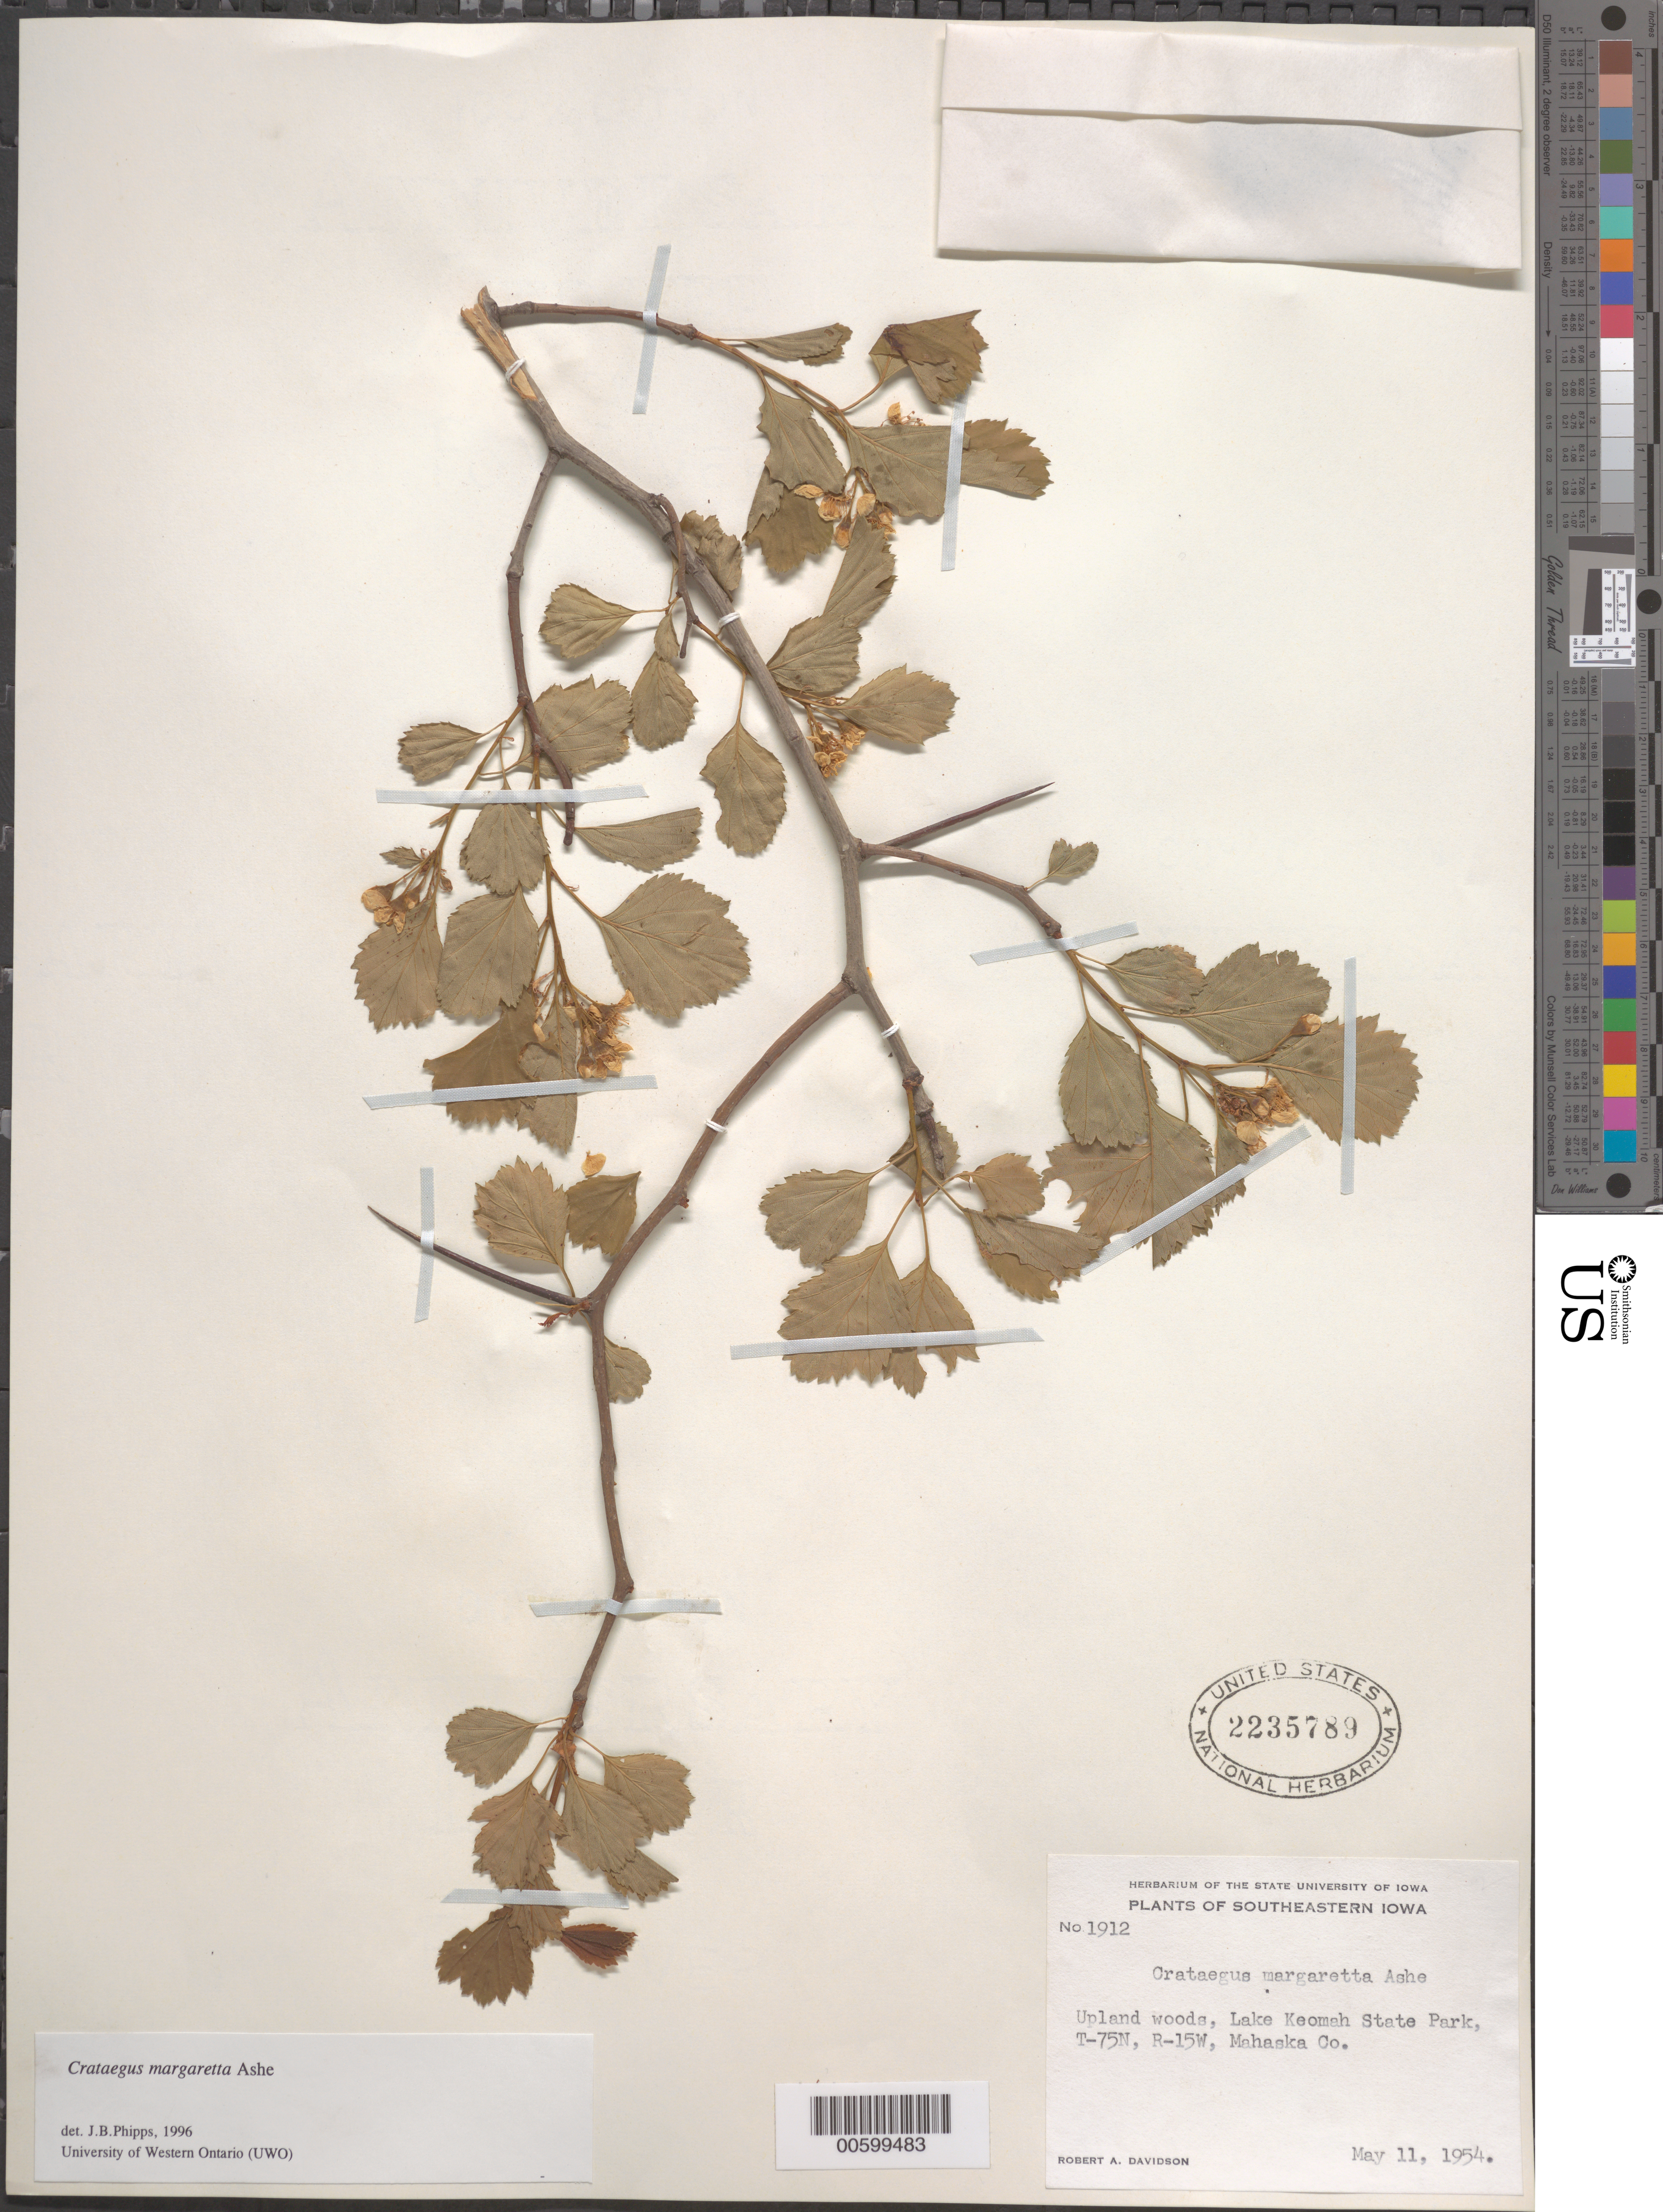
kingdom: Plantae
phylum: Tracheophyta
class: Magnoliopsida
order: Rosales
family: Rosaceae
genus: Crataegus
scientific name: Crataegus margarettae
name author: Ashe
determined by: Phipps, James B., (UWO), University of Western Ontario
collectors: R. A. Davidson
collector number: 1912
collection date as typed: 11 May 1954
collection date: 1954-05-11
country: United States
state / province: Iowa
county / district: Mahaska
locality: Lake Keomah State Park. T-75N, R-15W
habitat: Upland woods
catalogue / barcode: US 2235789